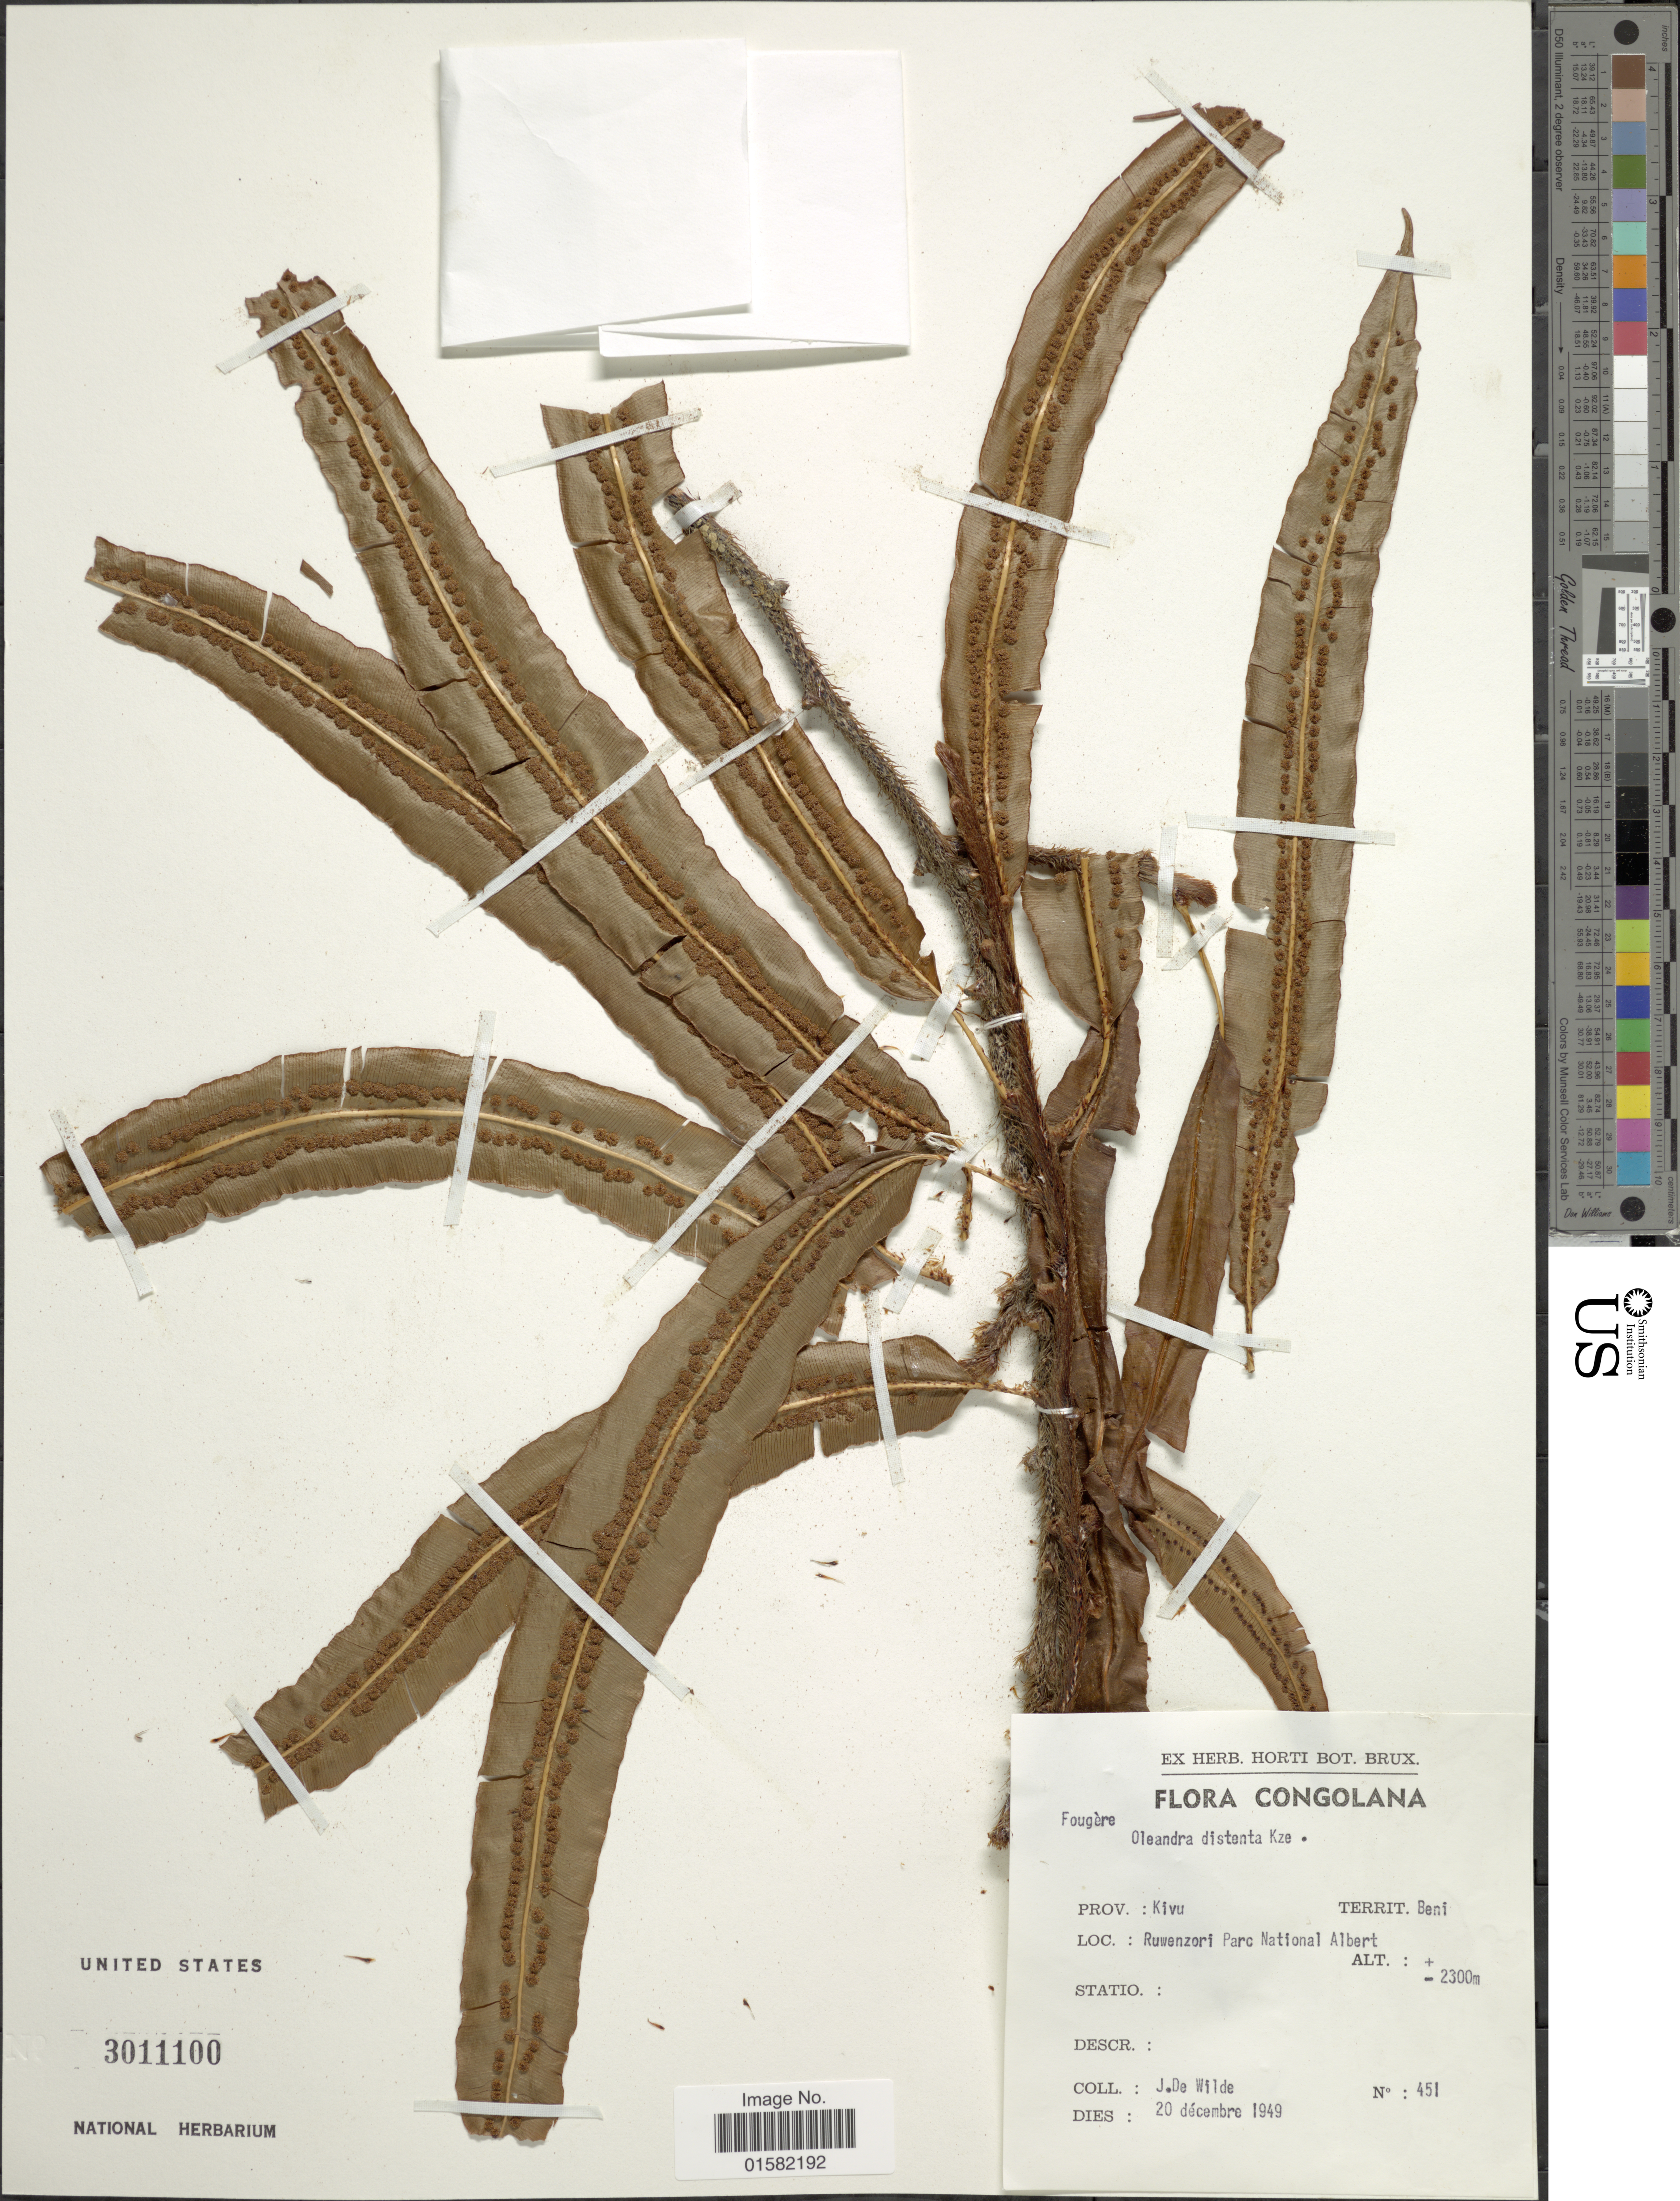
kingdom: Plantae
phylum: Tracheophyta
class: Polypodiopsida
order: Polypodiales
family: Oleandraceae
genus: Oleandra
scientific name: Oleandra articulata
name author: (Sw.) C. Presl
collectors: J.J. de Wilde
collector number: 451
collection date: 1949-12-20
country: Congo, Democratic Republic of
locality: Congolana, Prov.: Kivu, Ruwenzori parc Nacional Albert.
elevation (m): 2300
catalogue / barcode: US 3011100